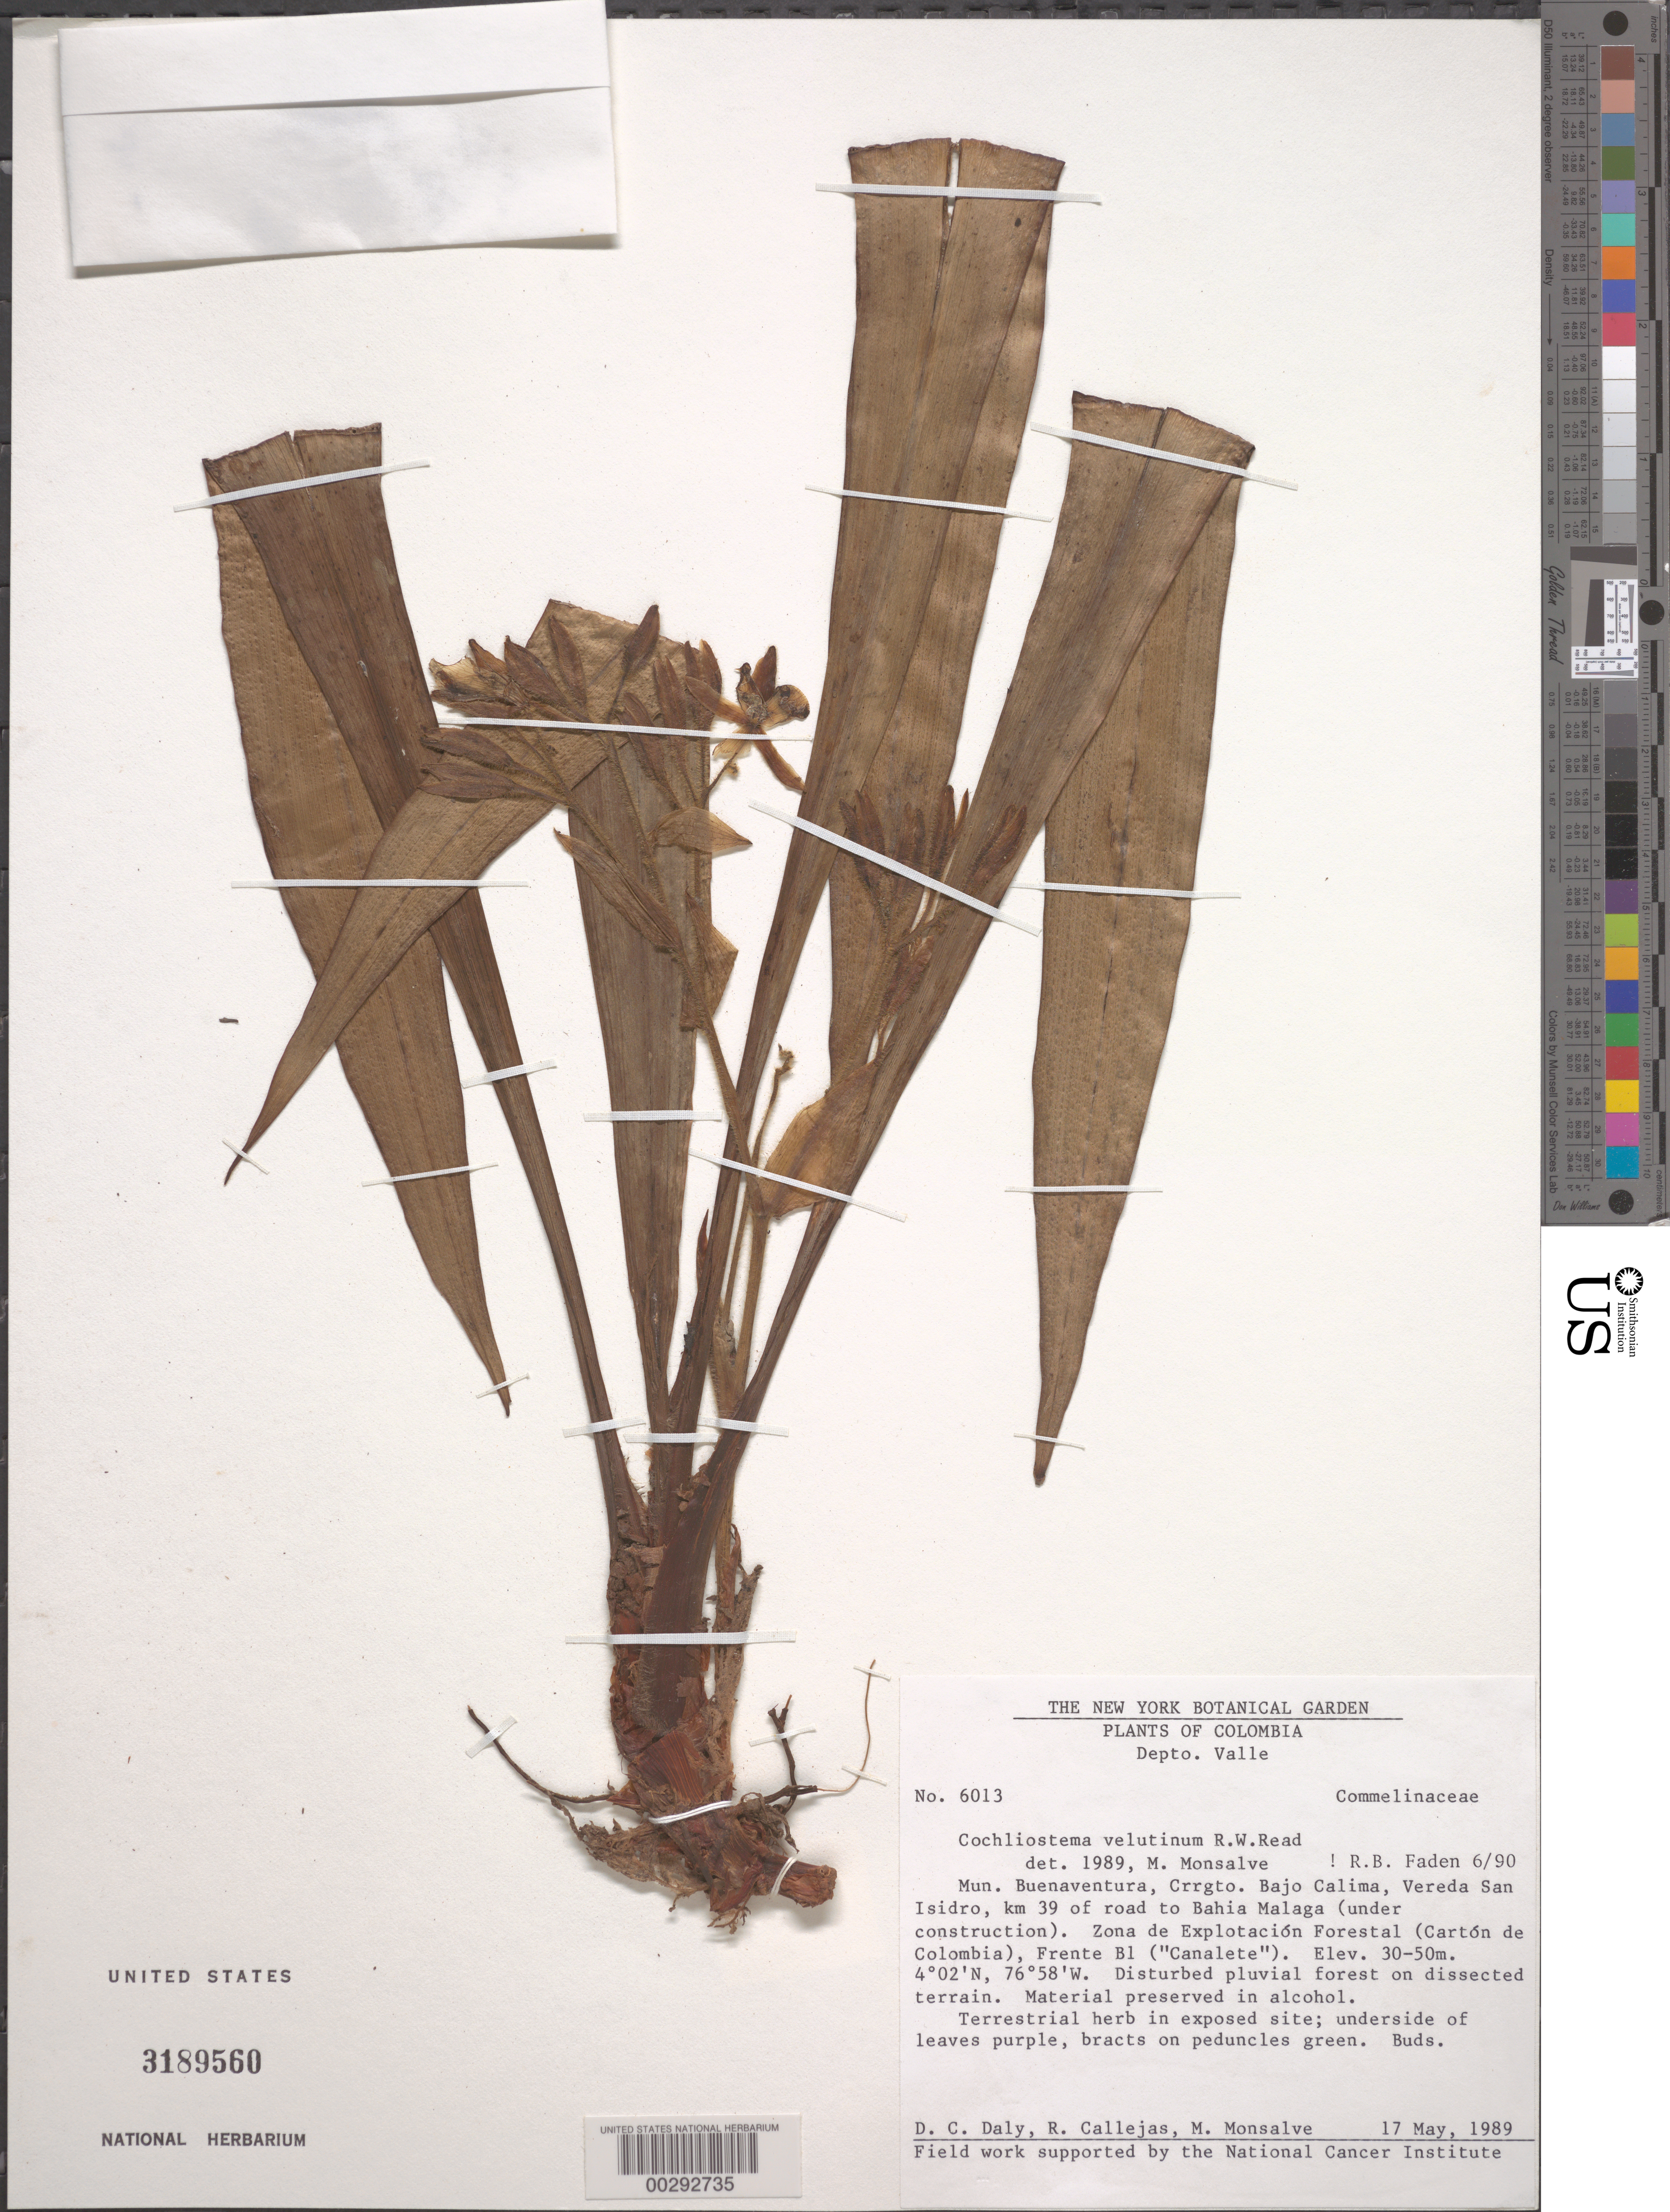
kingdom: Plantae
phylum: Tracheophyta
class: Liliopsida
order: Commelinales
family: Commelinaceae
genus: Cochliostema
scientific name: Cochliostema velutinum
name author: Read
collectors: D. C. Daly, R. Callejas & M. Monsalve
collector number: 6013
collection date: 1989-05-17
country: Colombia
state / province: Valle del Cauca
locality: Depto. Valle. Mun. Buenaventura, Crrgto. Bajo Calima, Vereda San Isidro, km 39 of road to Bahia Malaga (under construction). Zona de Explotación Forestal (Cartón de Colombia), Frente B1 ("Canalete").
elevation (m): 30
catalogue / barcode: US 3189560